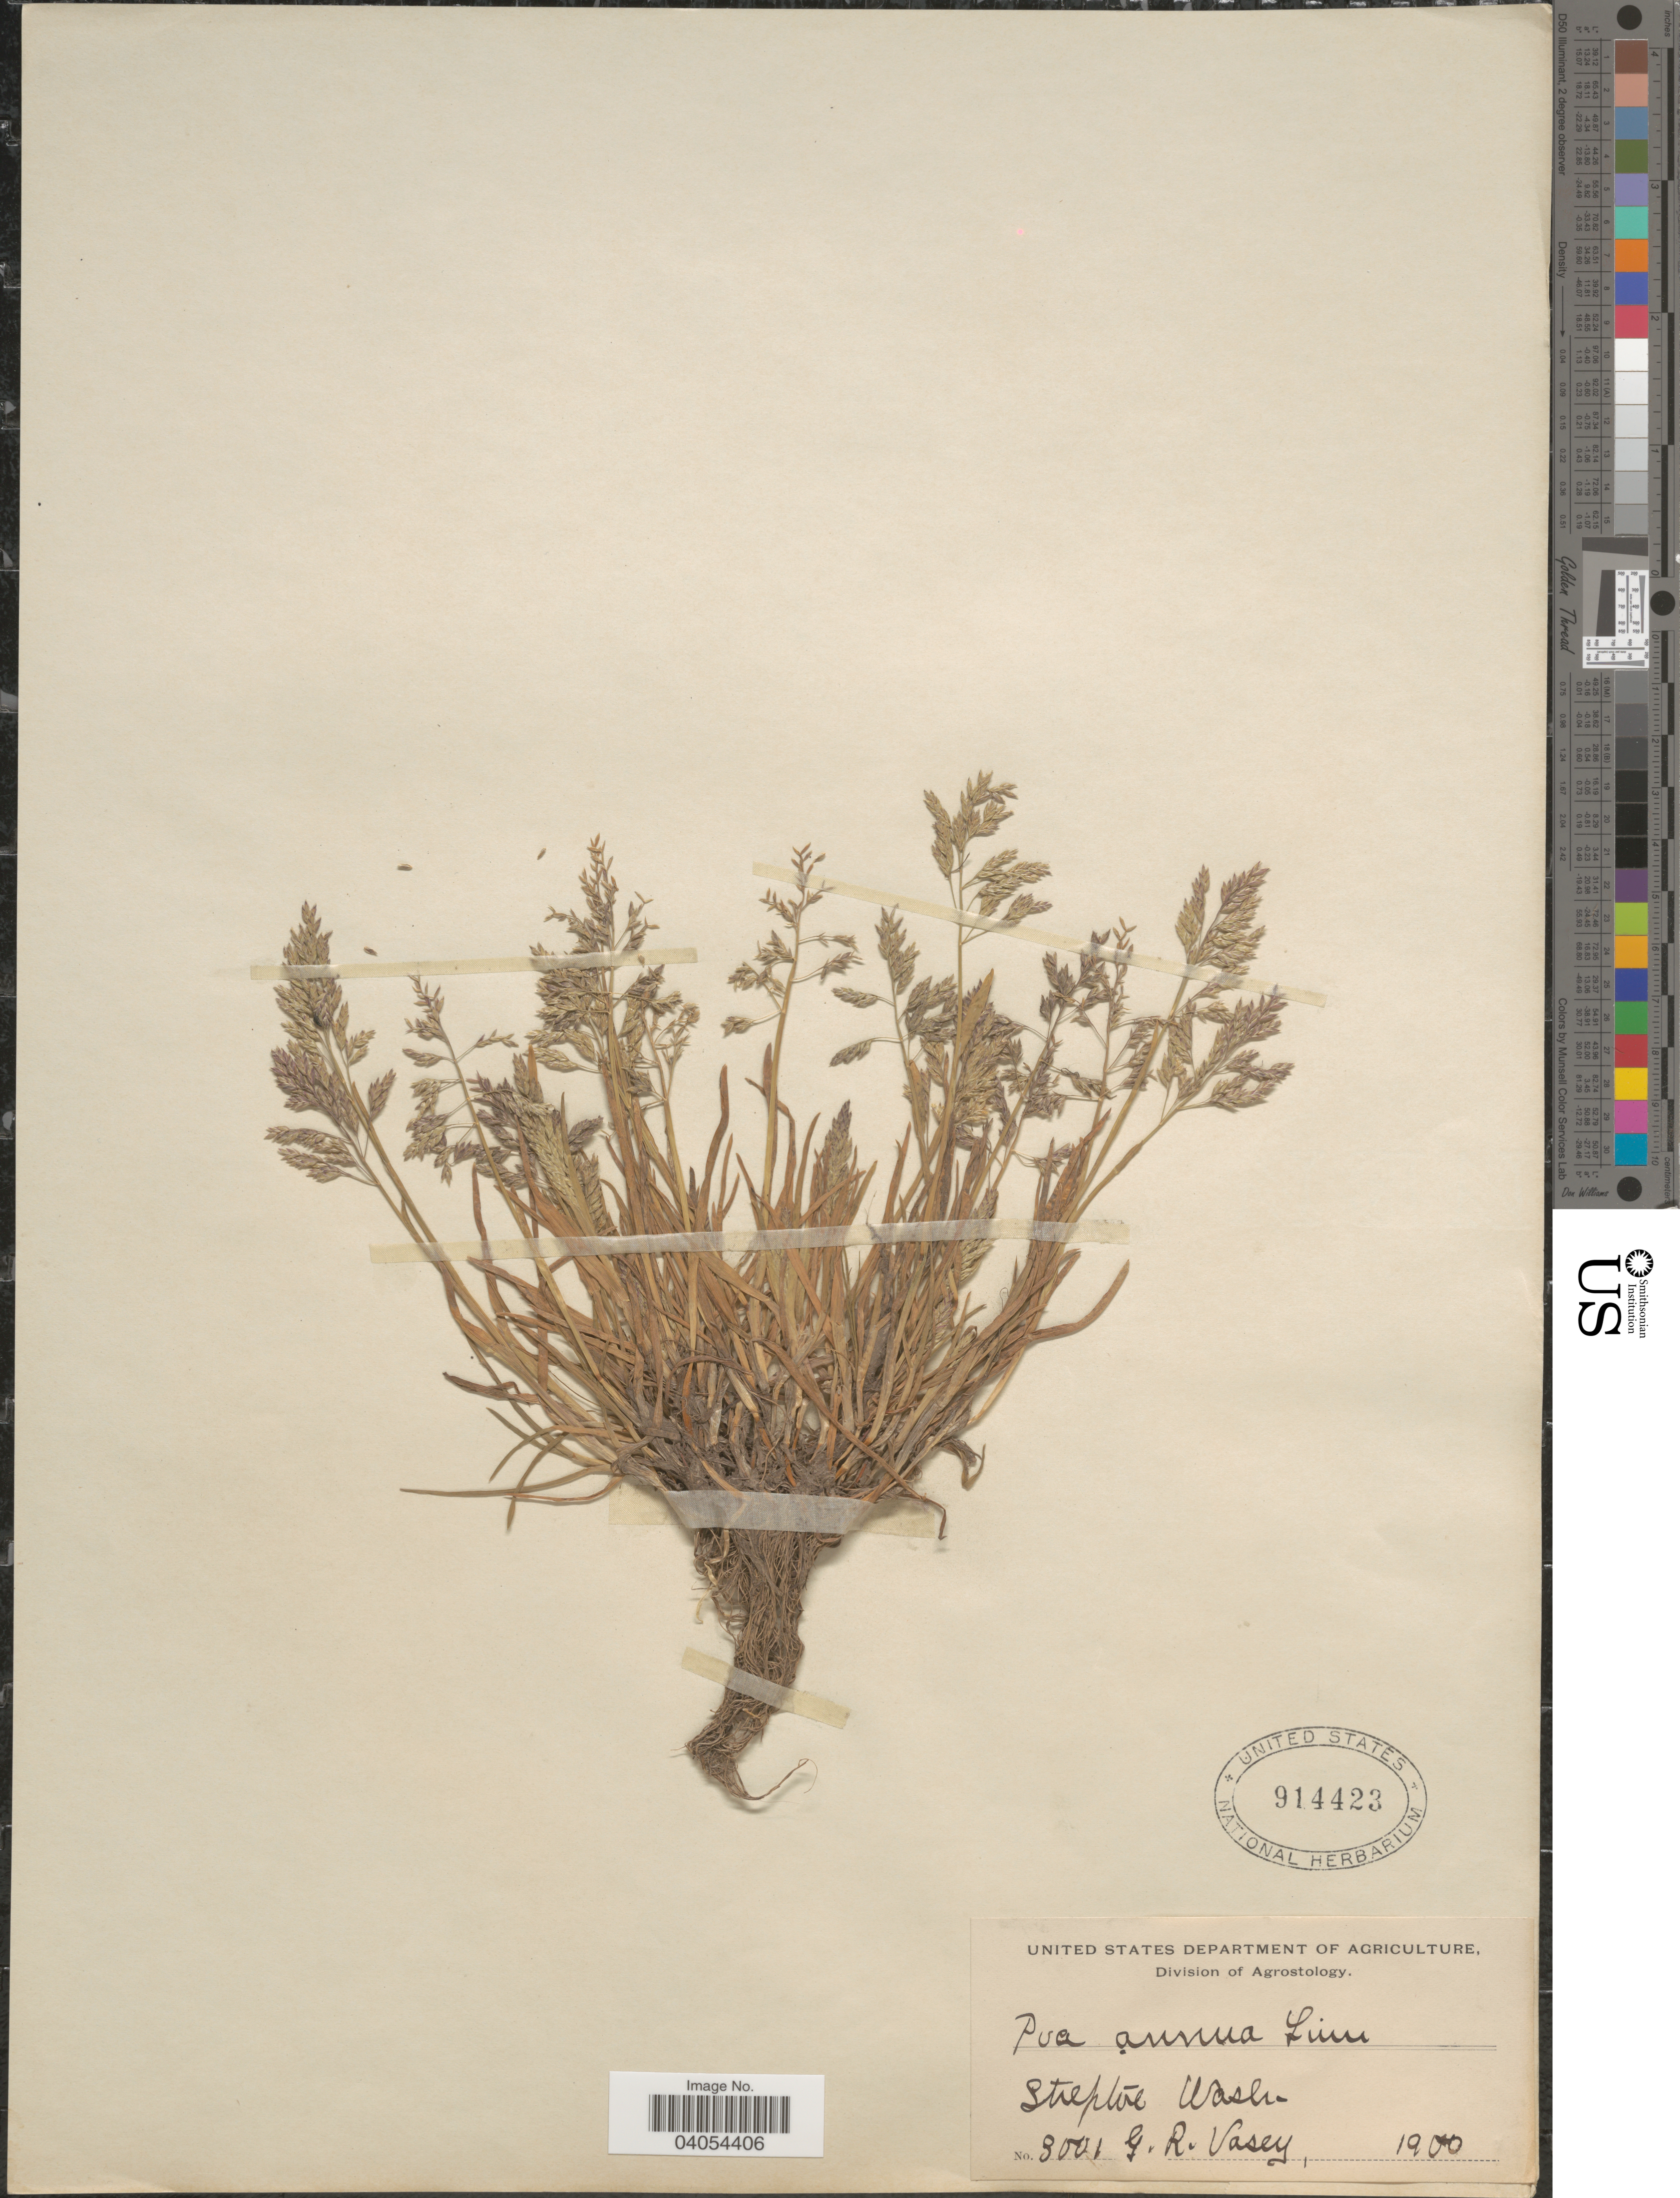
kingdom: Plantae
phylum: Tracheophyta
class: Liliopsida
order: Poales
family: Poaceae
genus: Poa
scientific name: Poa annua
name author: L.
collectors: G. R. Vasey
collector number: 3001*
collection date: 1900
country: United States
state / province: Washington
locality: Steptoe.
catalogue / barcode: US 914423